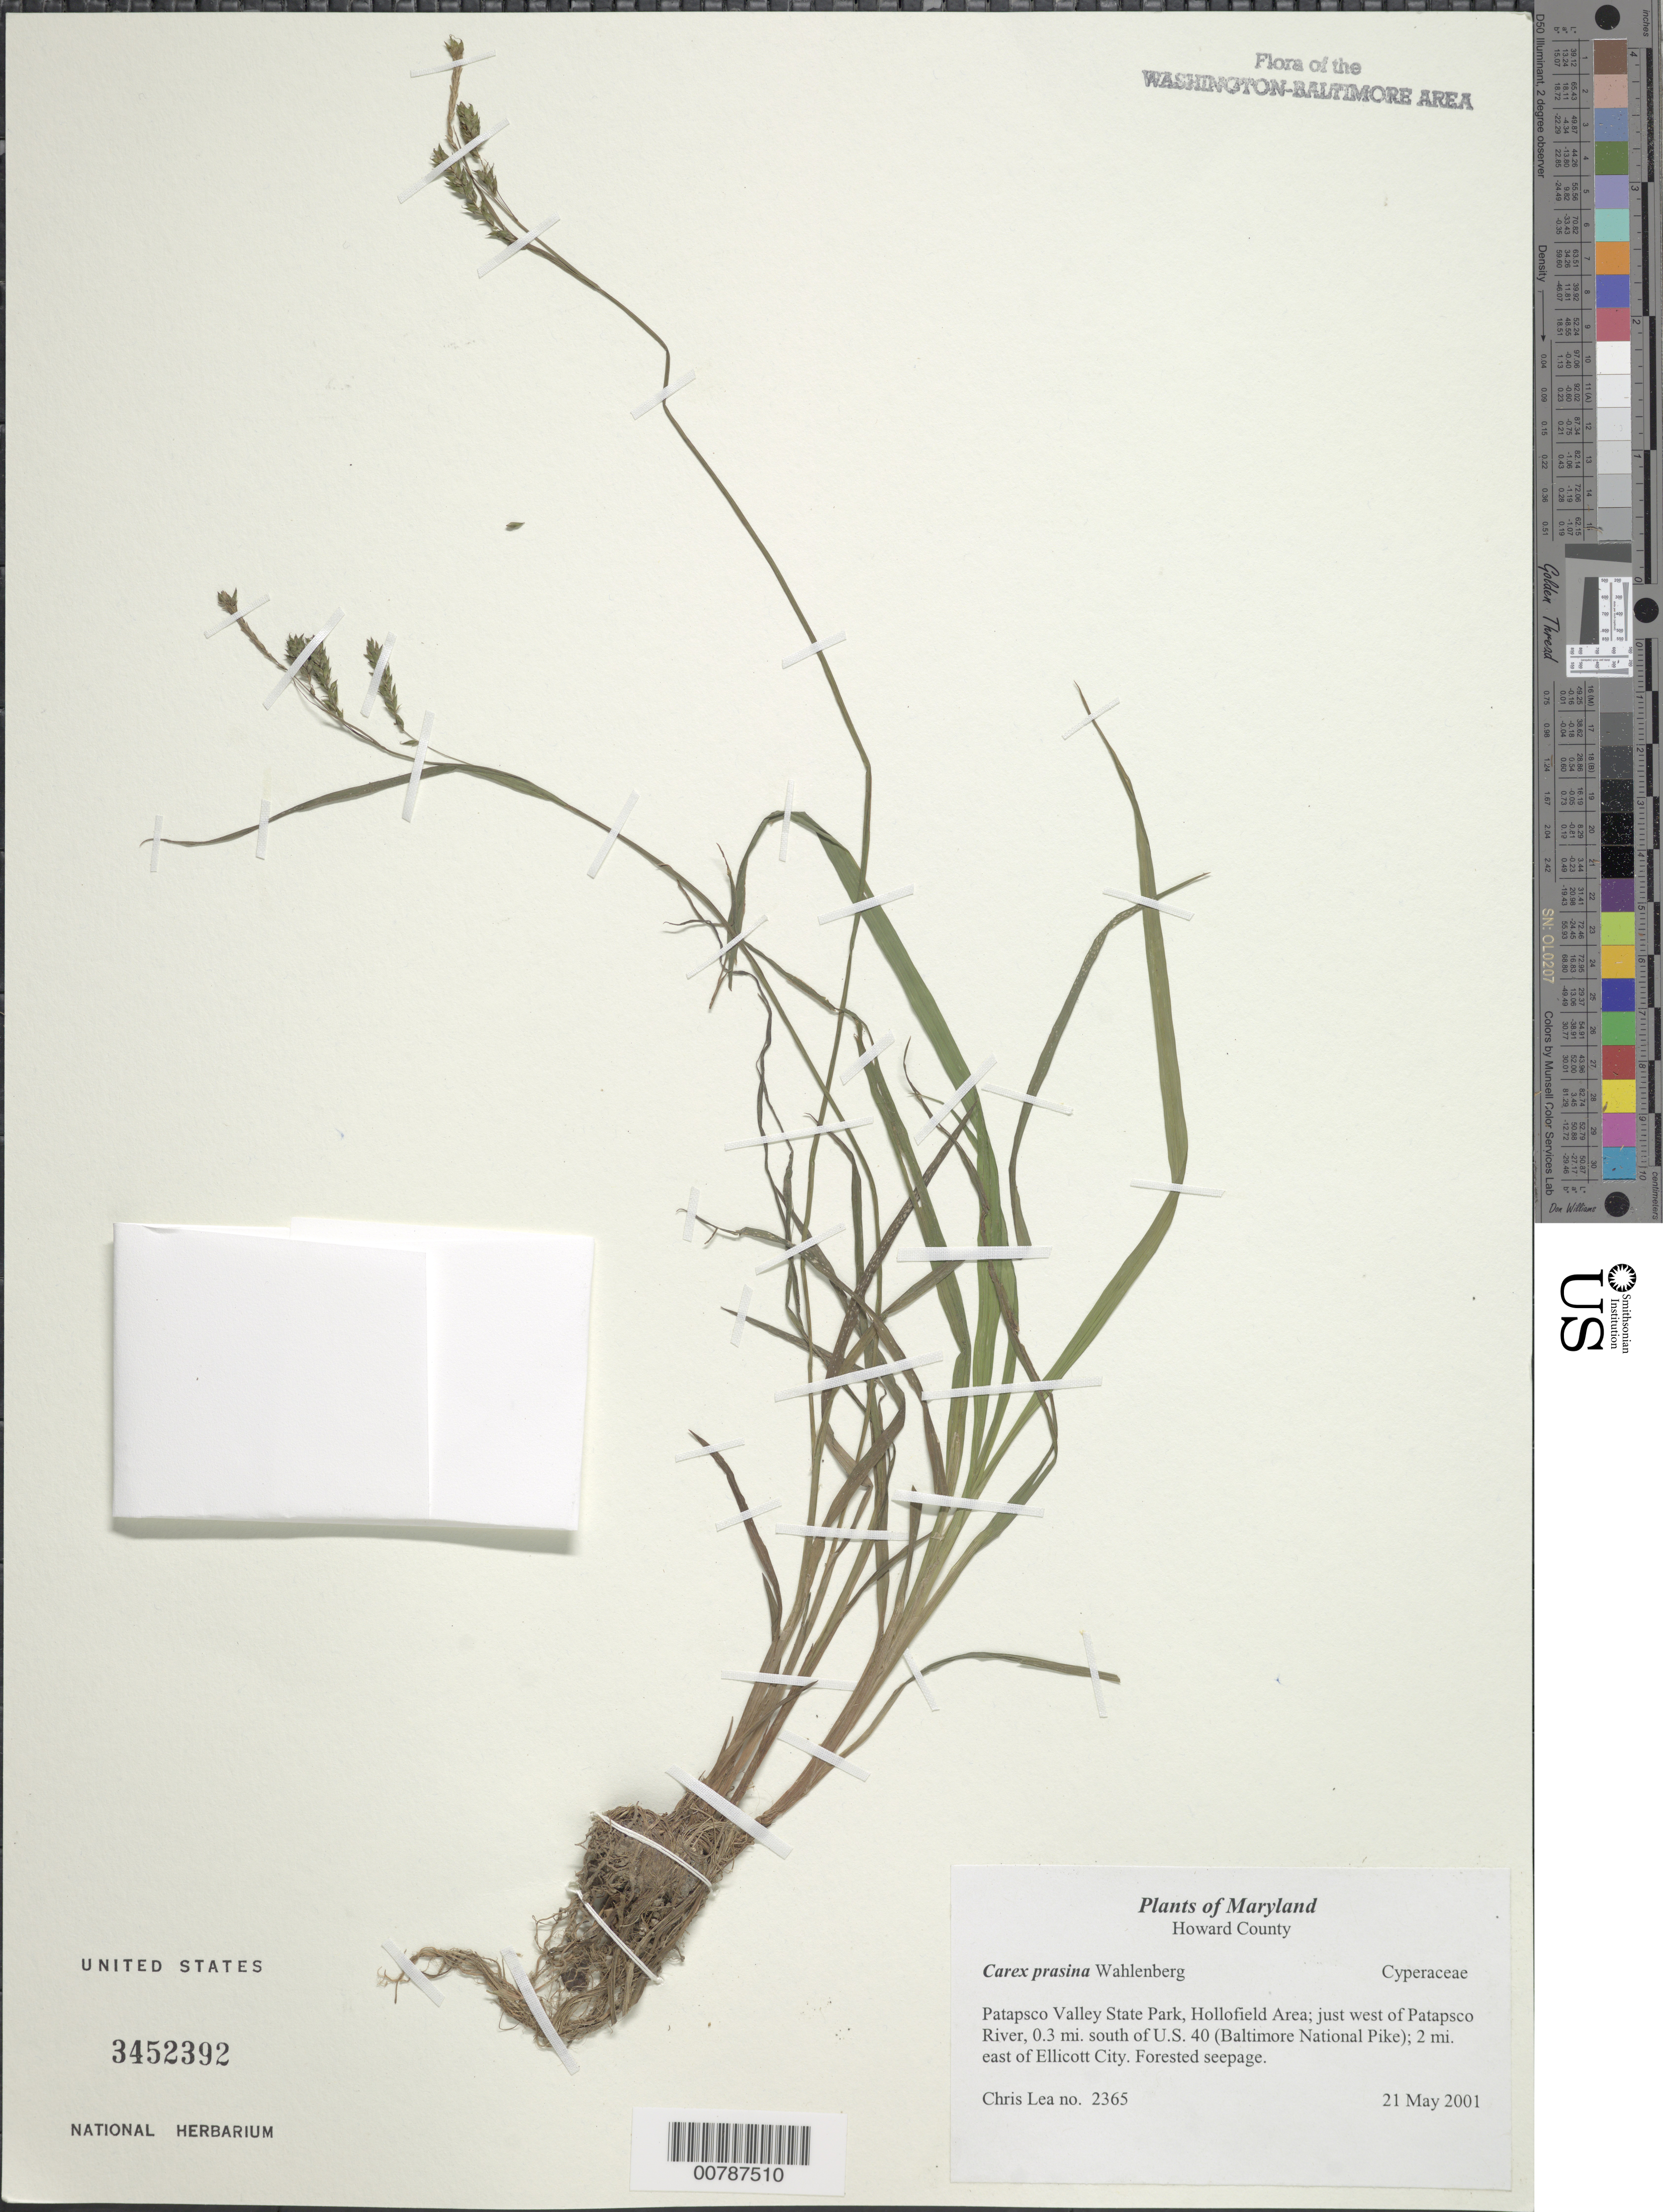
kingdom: Plantae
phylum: Tracheophyta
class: Liliopsida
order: Poales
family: Cyperaceae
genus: Carex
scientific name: Carex prasina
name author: Wahlenb.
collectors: C. Lea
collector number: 2365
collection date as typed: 21 May 2001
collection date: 2001-05-21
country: United States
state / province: Maryland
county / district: Howard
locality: Patapsco Valley State Park, Hollofield Area; just west of Patapsco River, 0.3 miles south of U.S. 40 (Baltimore National Pike); 2 miles east of Ellicott City.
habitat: Forested seepage.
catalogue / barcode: US 3452392